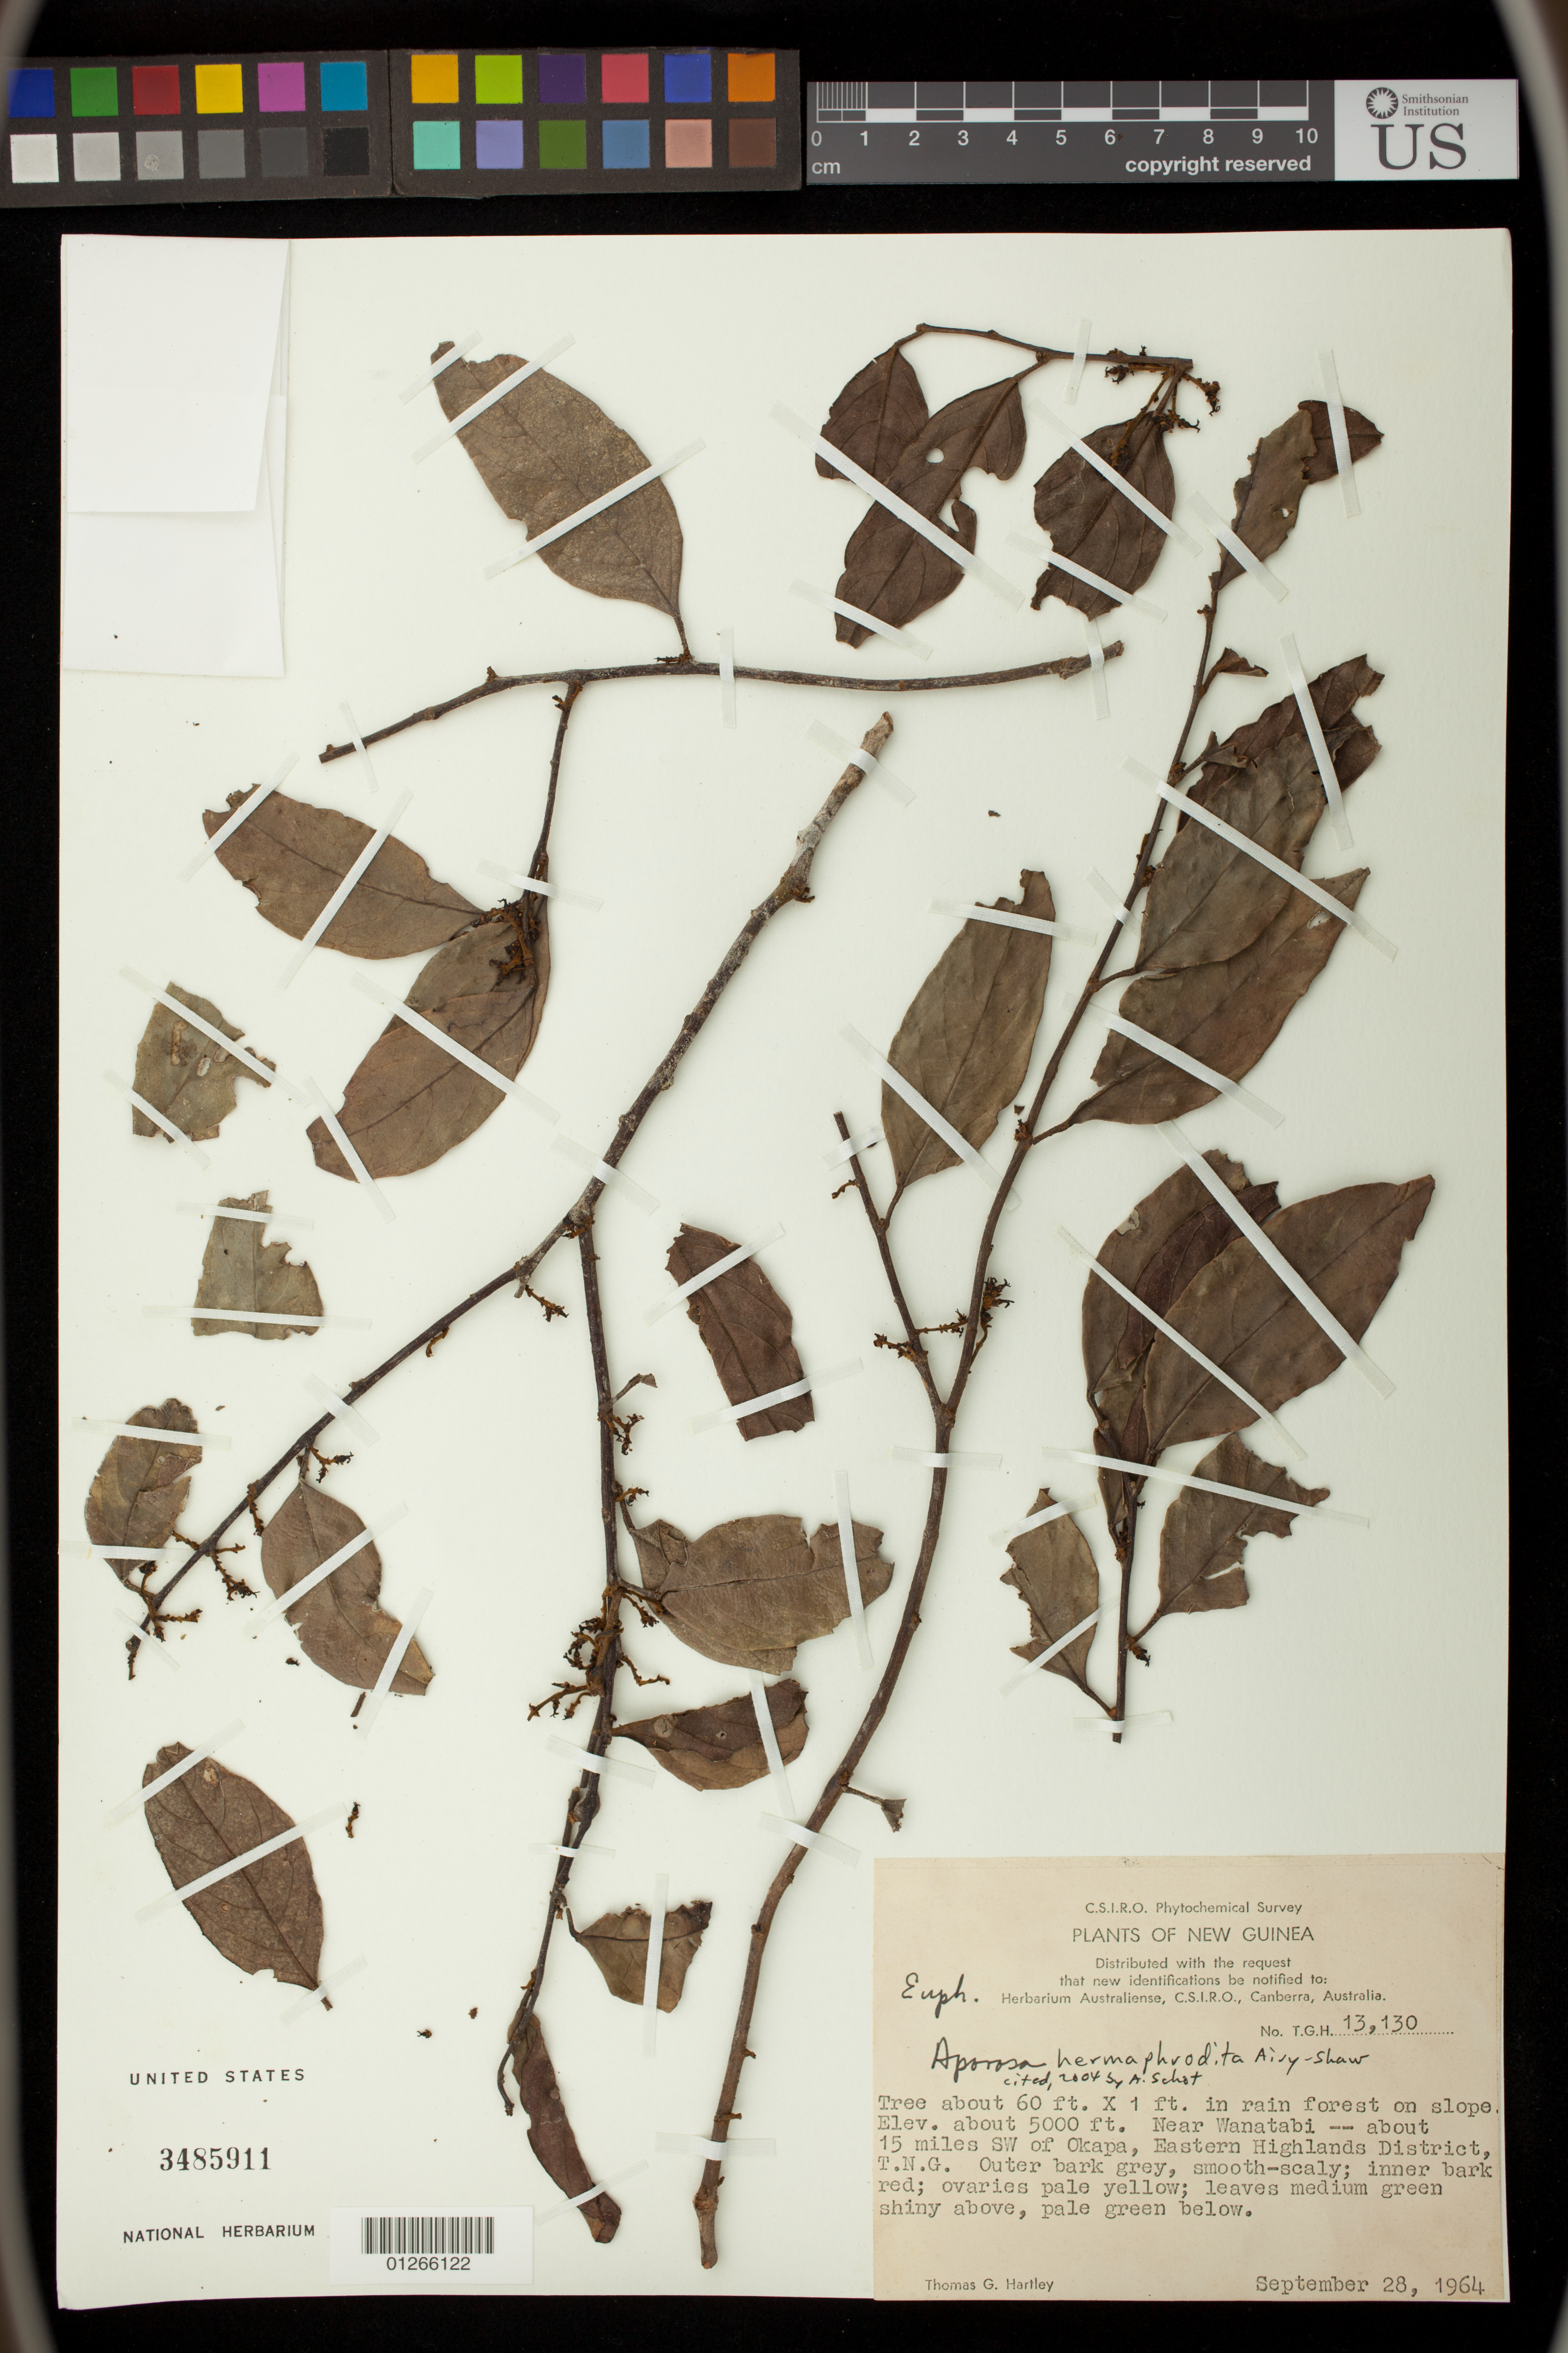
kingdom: Plantae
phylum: Tracheophyta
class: Magnoliopsida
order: Malpighiales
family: Phyllanthaceae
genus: Aporosa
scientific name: Aporosa hermaphrodita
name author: Airy Shaw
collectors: T. G. Hartley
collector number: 13130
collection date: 1964-09-28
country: Papua New Guinea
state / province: Eastern Highlands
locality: Near Wanatabi - about 15 miles SW of Okapa, Eastern Highlands District, T. N. G.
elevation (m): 1524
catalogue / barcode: US 3485911